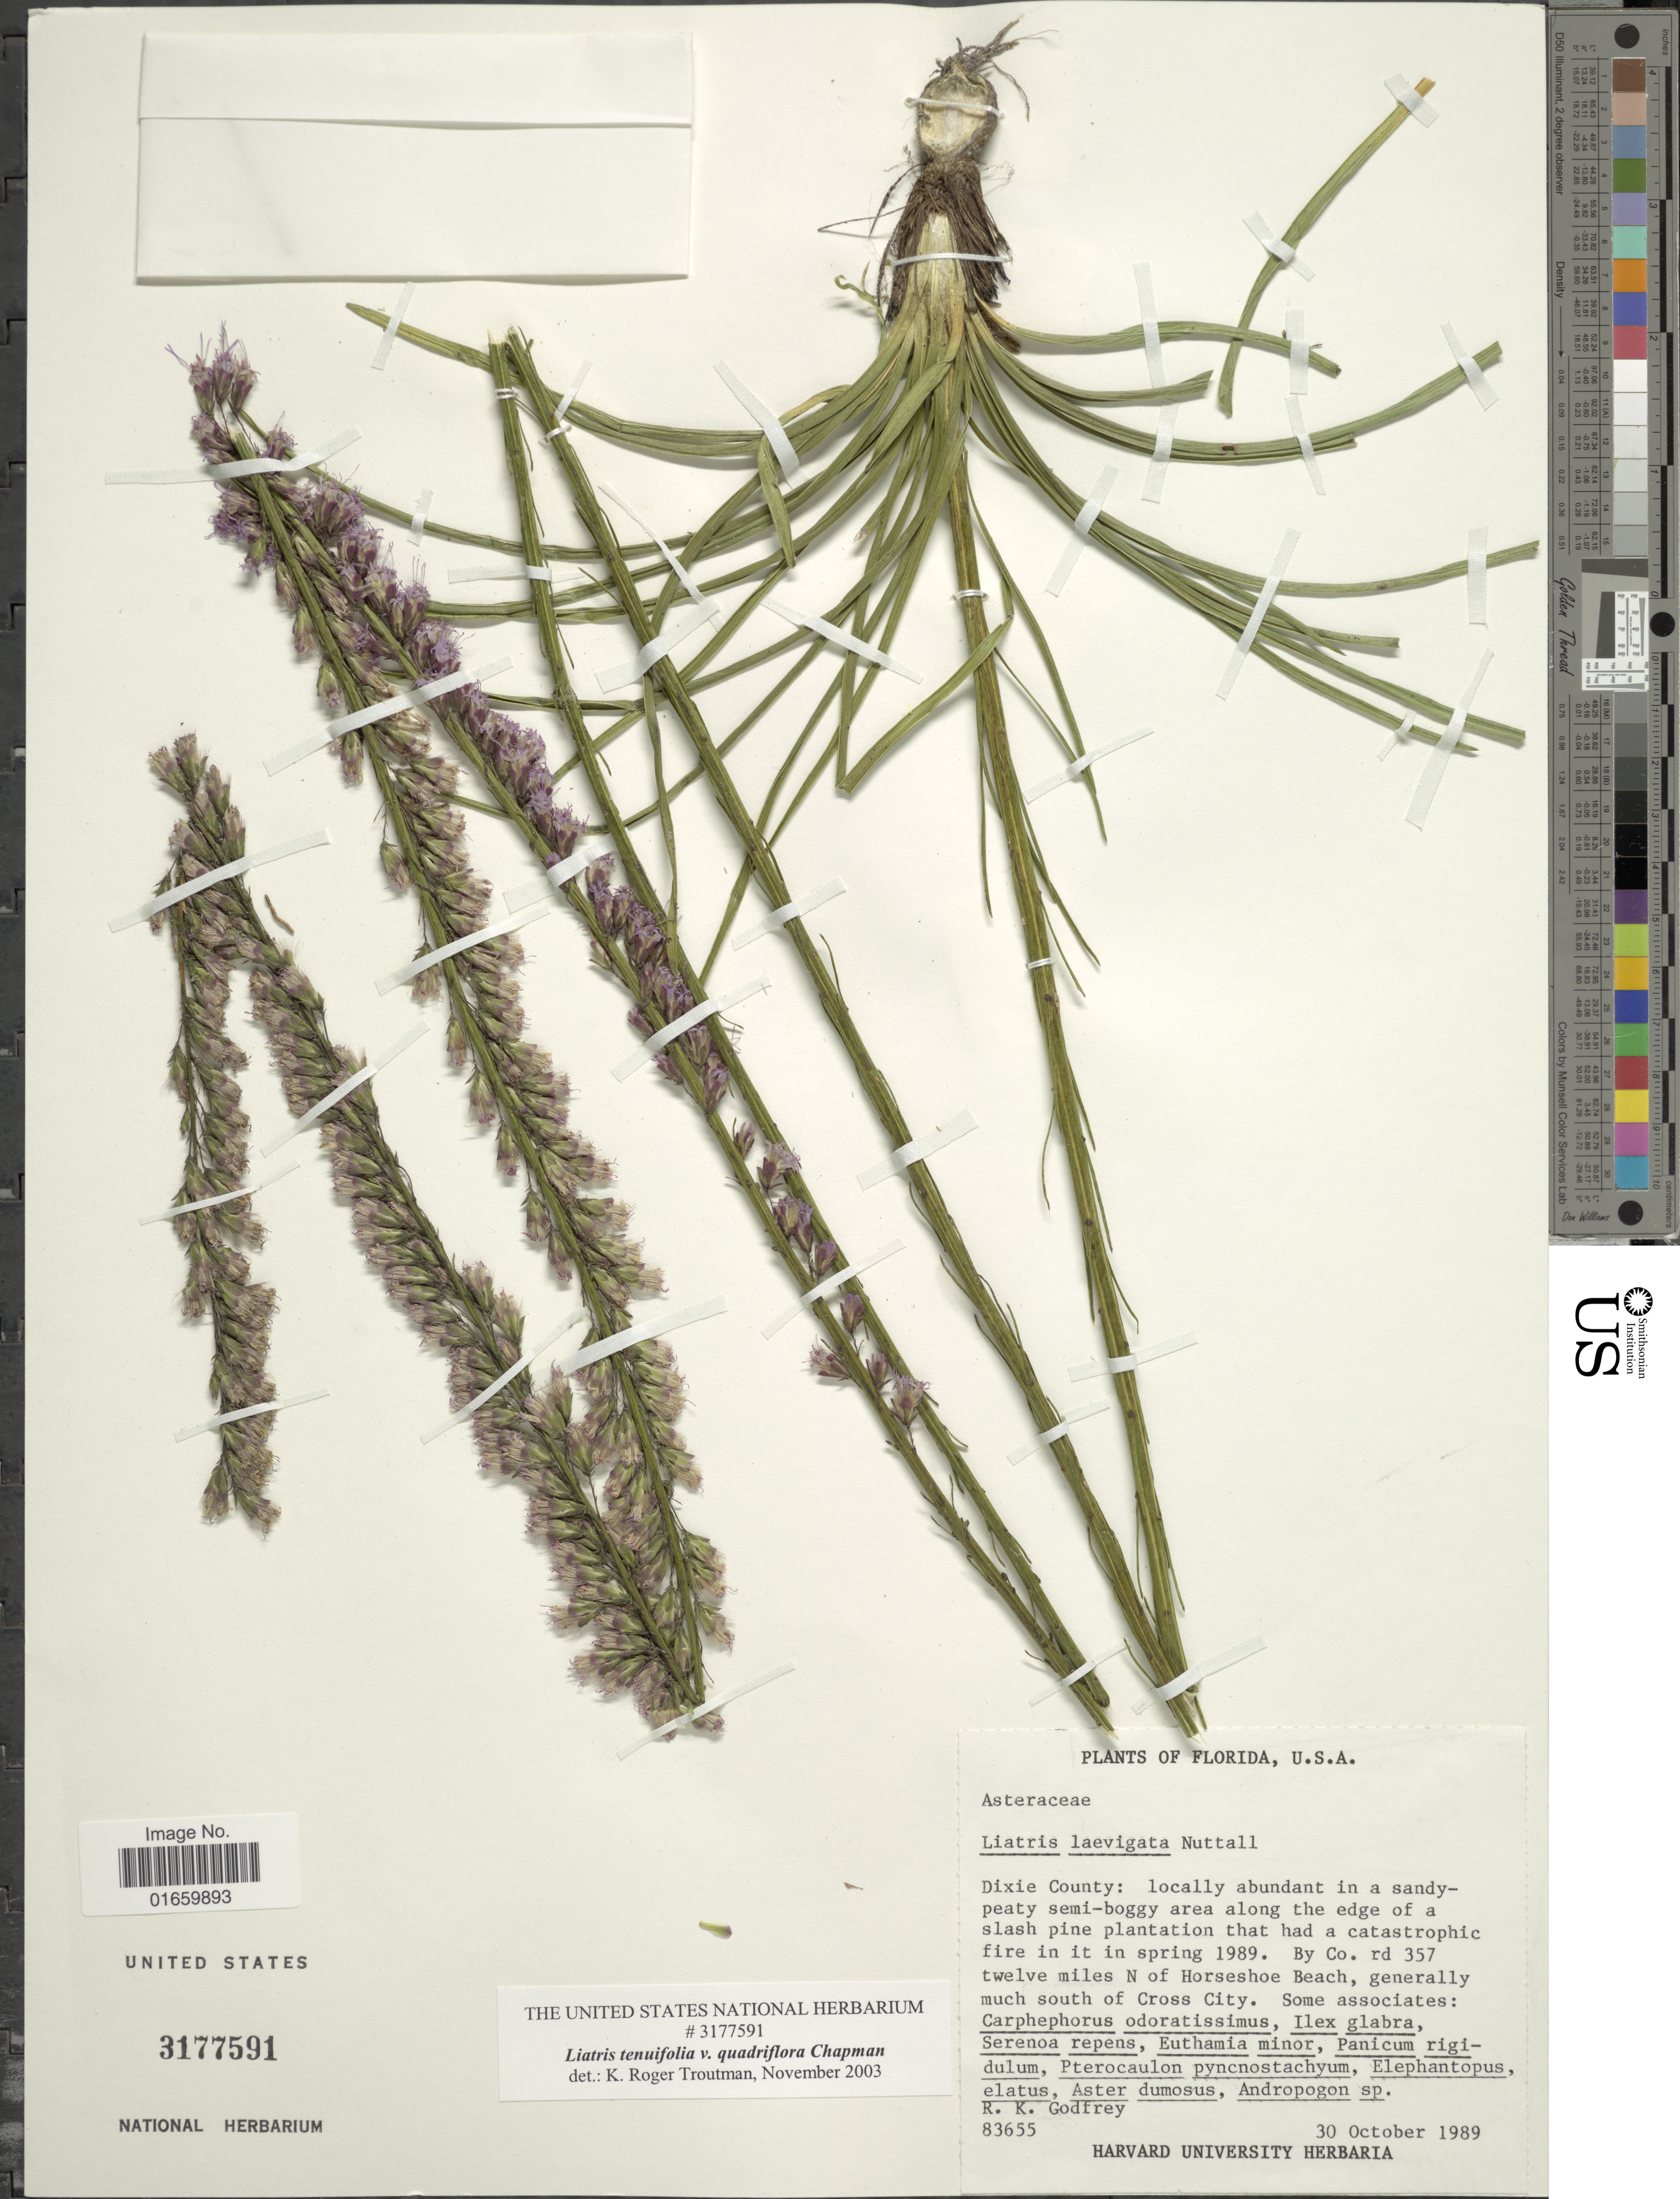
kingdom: Plantae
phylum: Tracheophyta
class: Magnoliopsida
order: Asterales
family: Asteraceae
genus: Liatris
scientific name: Liatris tenuifolia var. quadriflora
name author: Chapm.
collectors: R. K. Godfrey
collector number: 83655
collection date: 1989-10-30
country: United States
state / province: Florida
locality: Dixie County: By Co. rd 357 twelve miles N of horseshoe Beach, generally much south of Cross City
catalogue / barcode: US 3177591